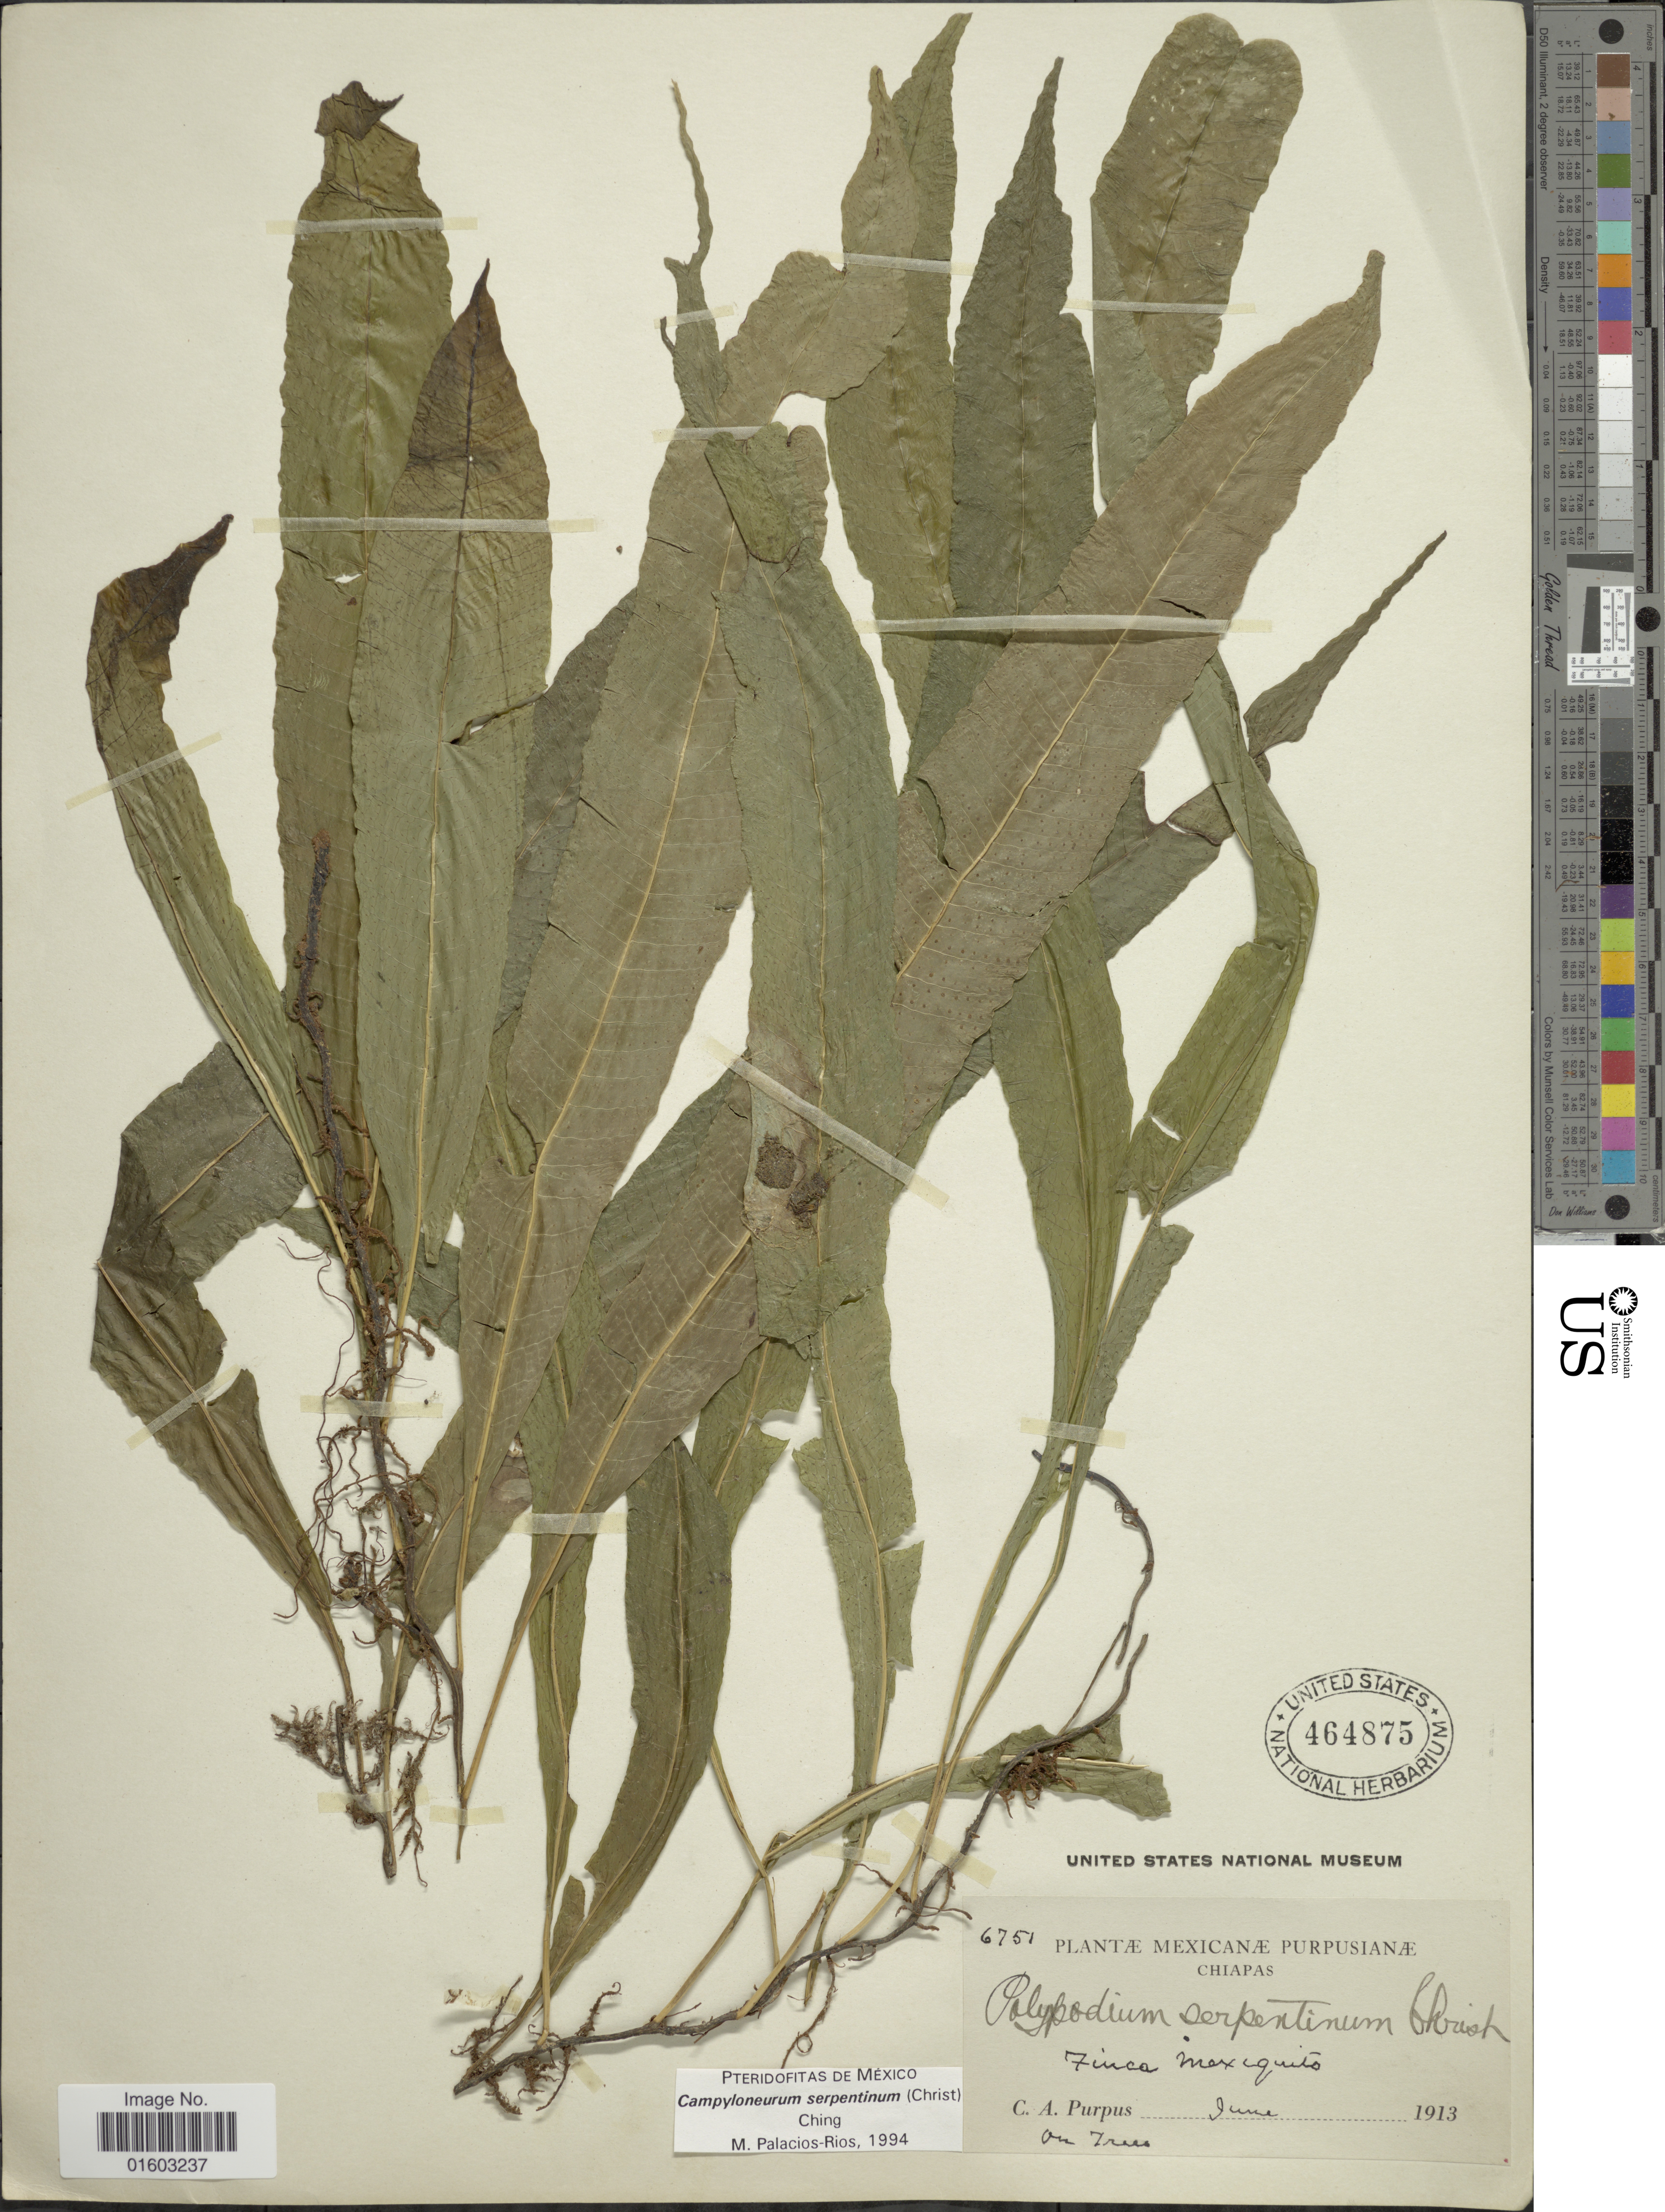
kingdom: Plantae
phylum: Tracheophyta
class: Polypodiopsida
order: Polypodiales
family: Polypodiaceae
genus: Campyloneurum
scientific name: Campyloneurum serpentinum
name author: (Christ) Ching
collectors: C. A. Purpus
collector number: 6751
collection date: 1913-06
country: Mexico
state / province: Chiapas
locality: Finca Mexiquito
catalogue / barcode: US 464875